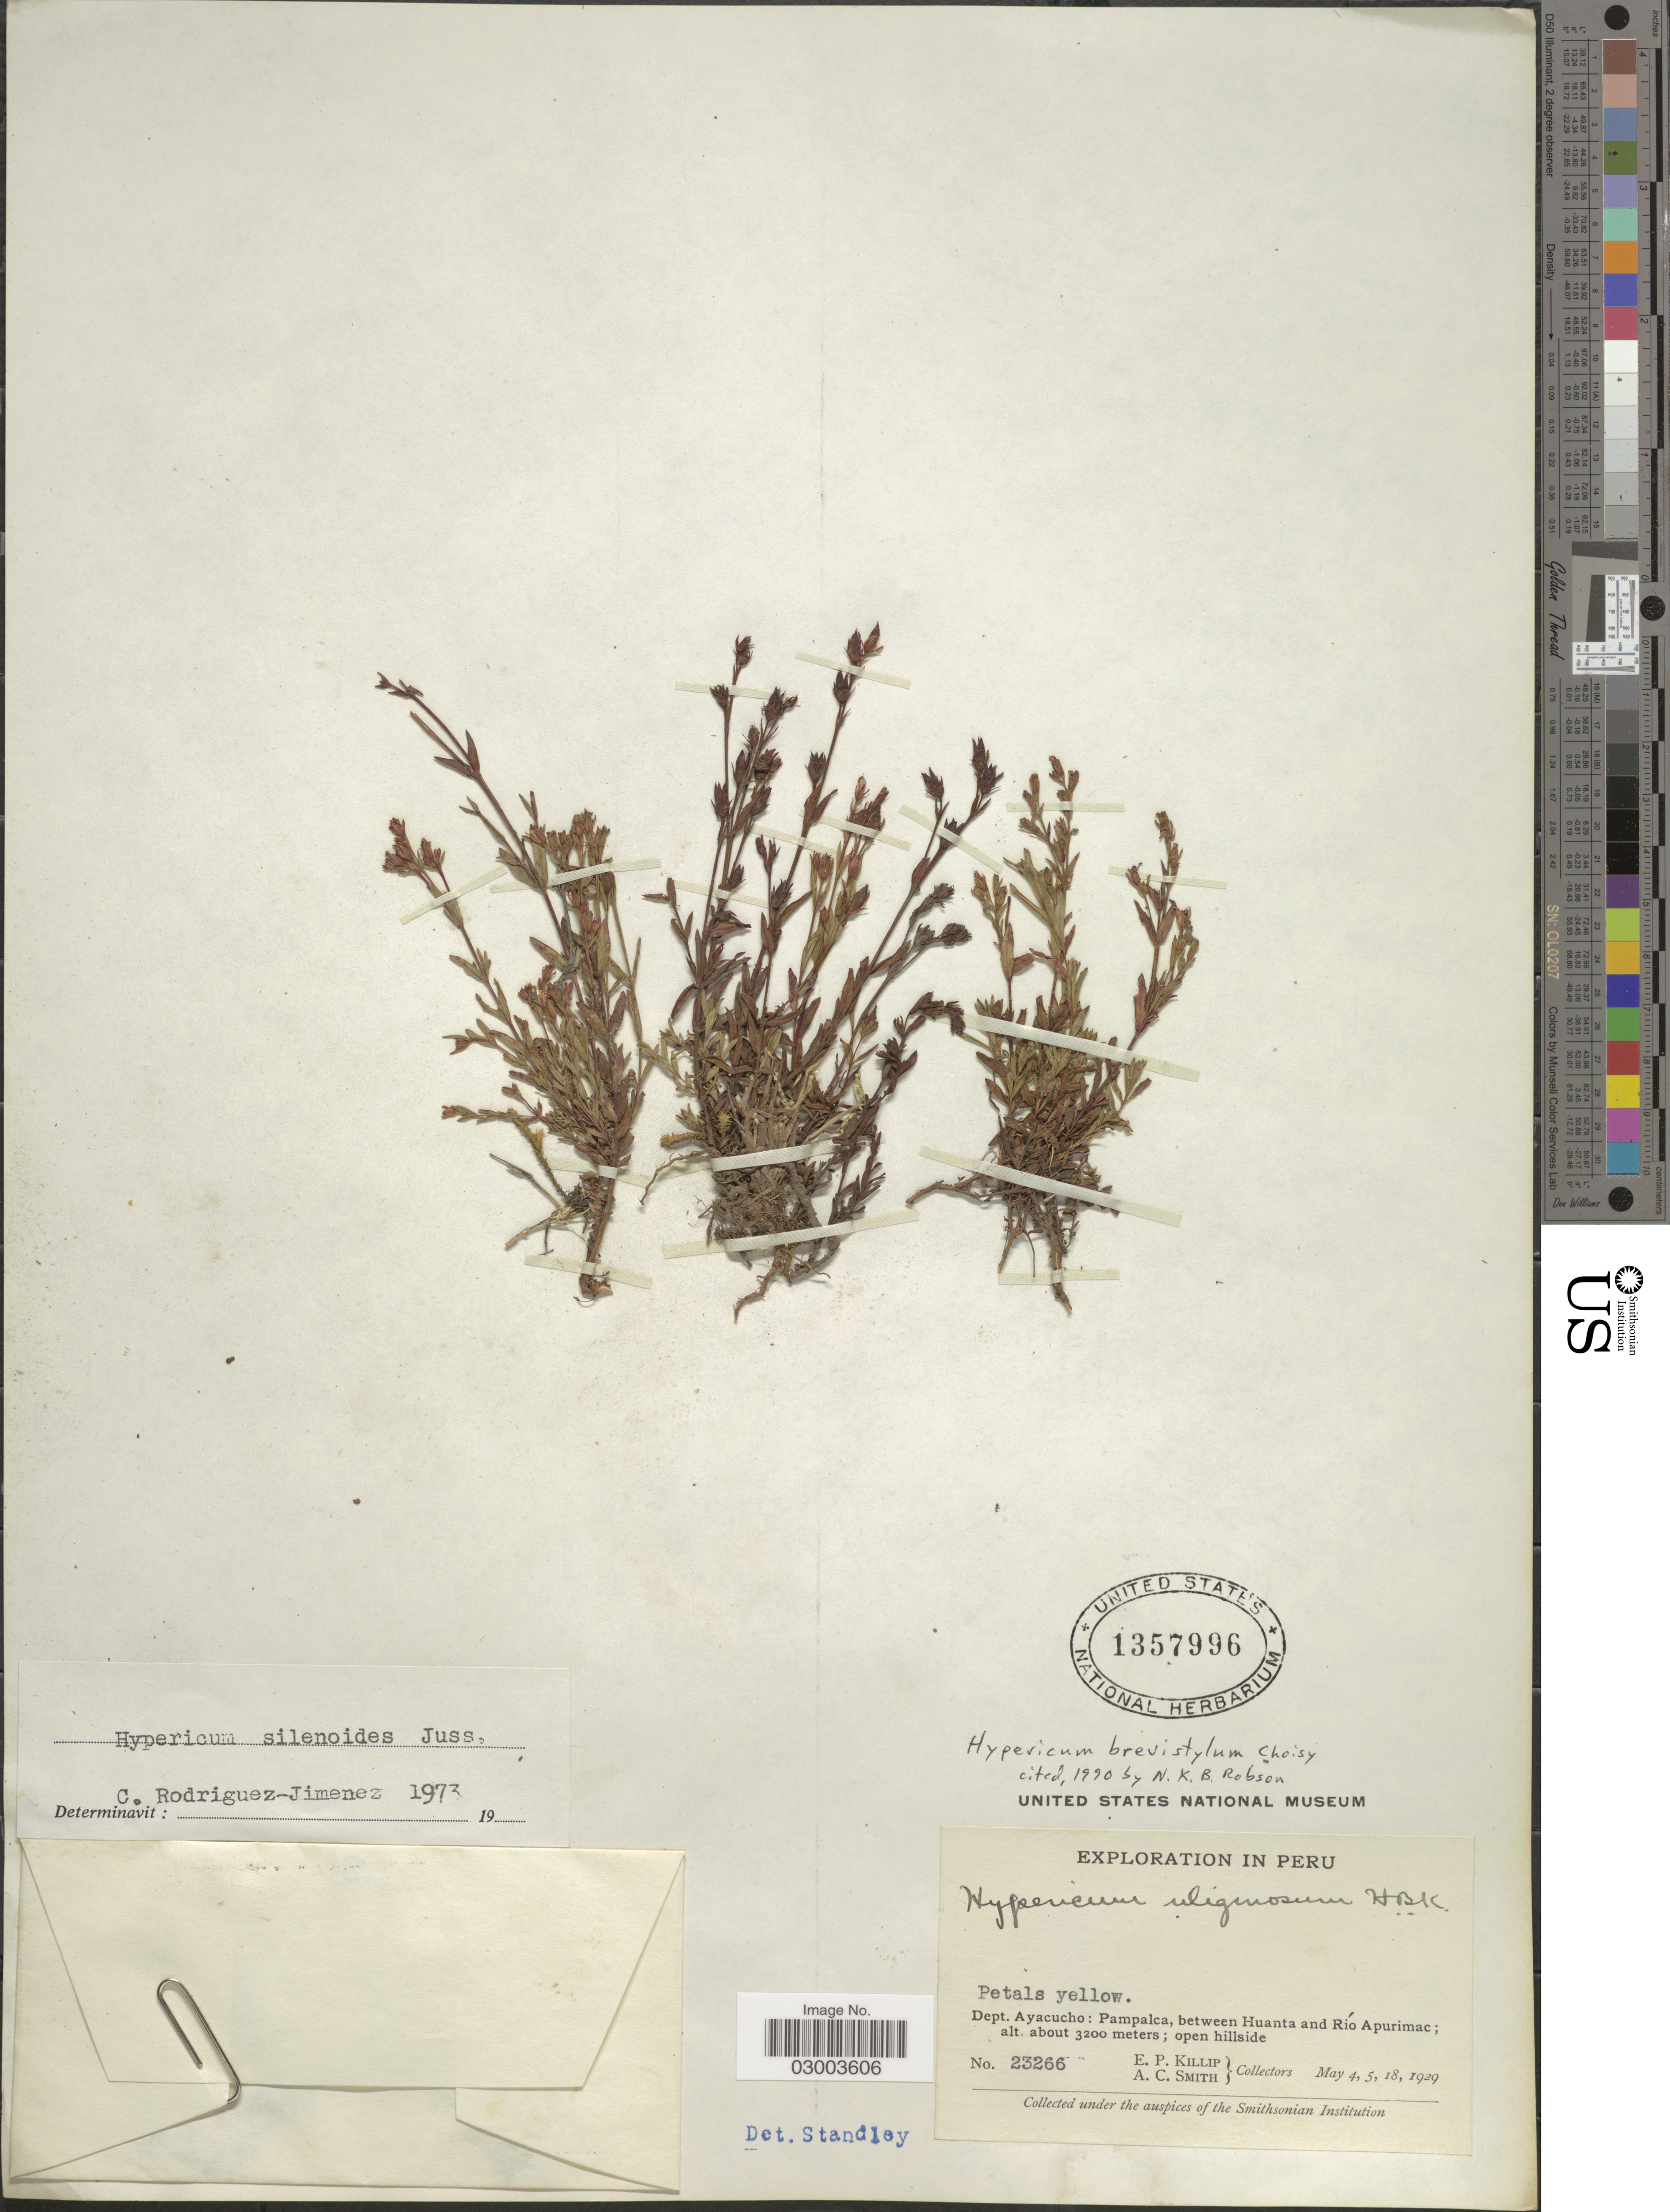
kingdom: Plantae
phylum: Tracheophyta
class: Magnoliopsida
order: Malpighiales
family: Hypericaceae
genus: Hypericum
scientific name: Hypericum brevistylum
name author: Choisy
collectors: E. P. Killip & A. C. Smith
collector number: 23266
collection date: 1929-05-04/1929-05-18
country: Peru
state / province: Ayacucho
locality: Dept. Ayacucho: Pampalca, between Huanta and Río Apurimac; open hillside.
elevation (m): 3200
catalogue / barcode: US 1357996